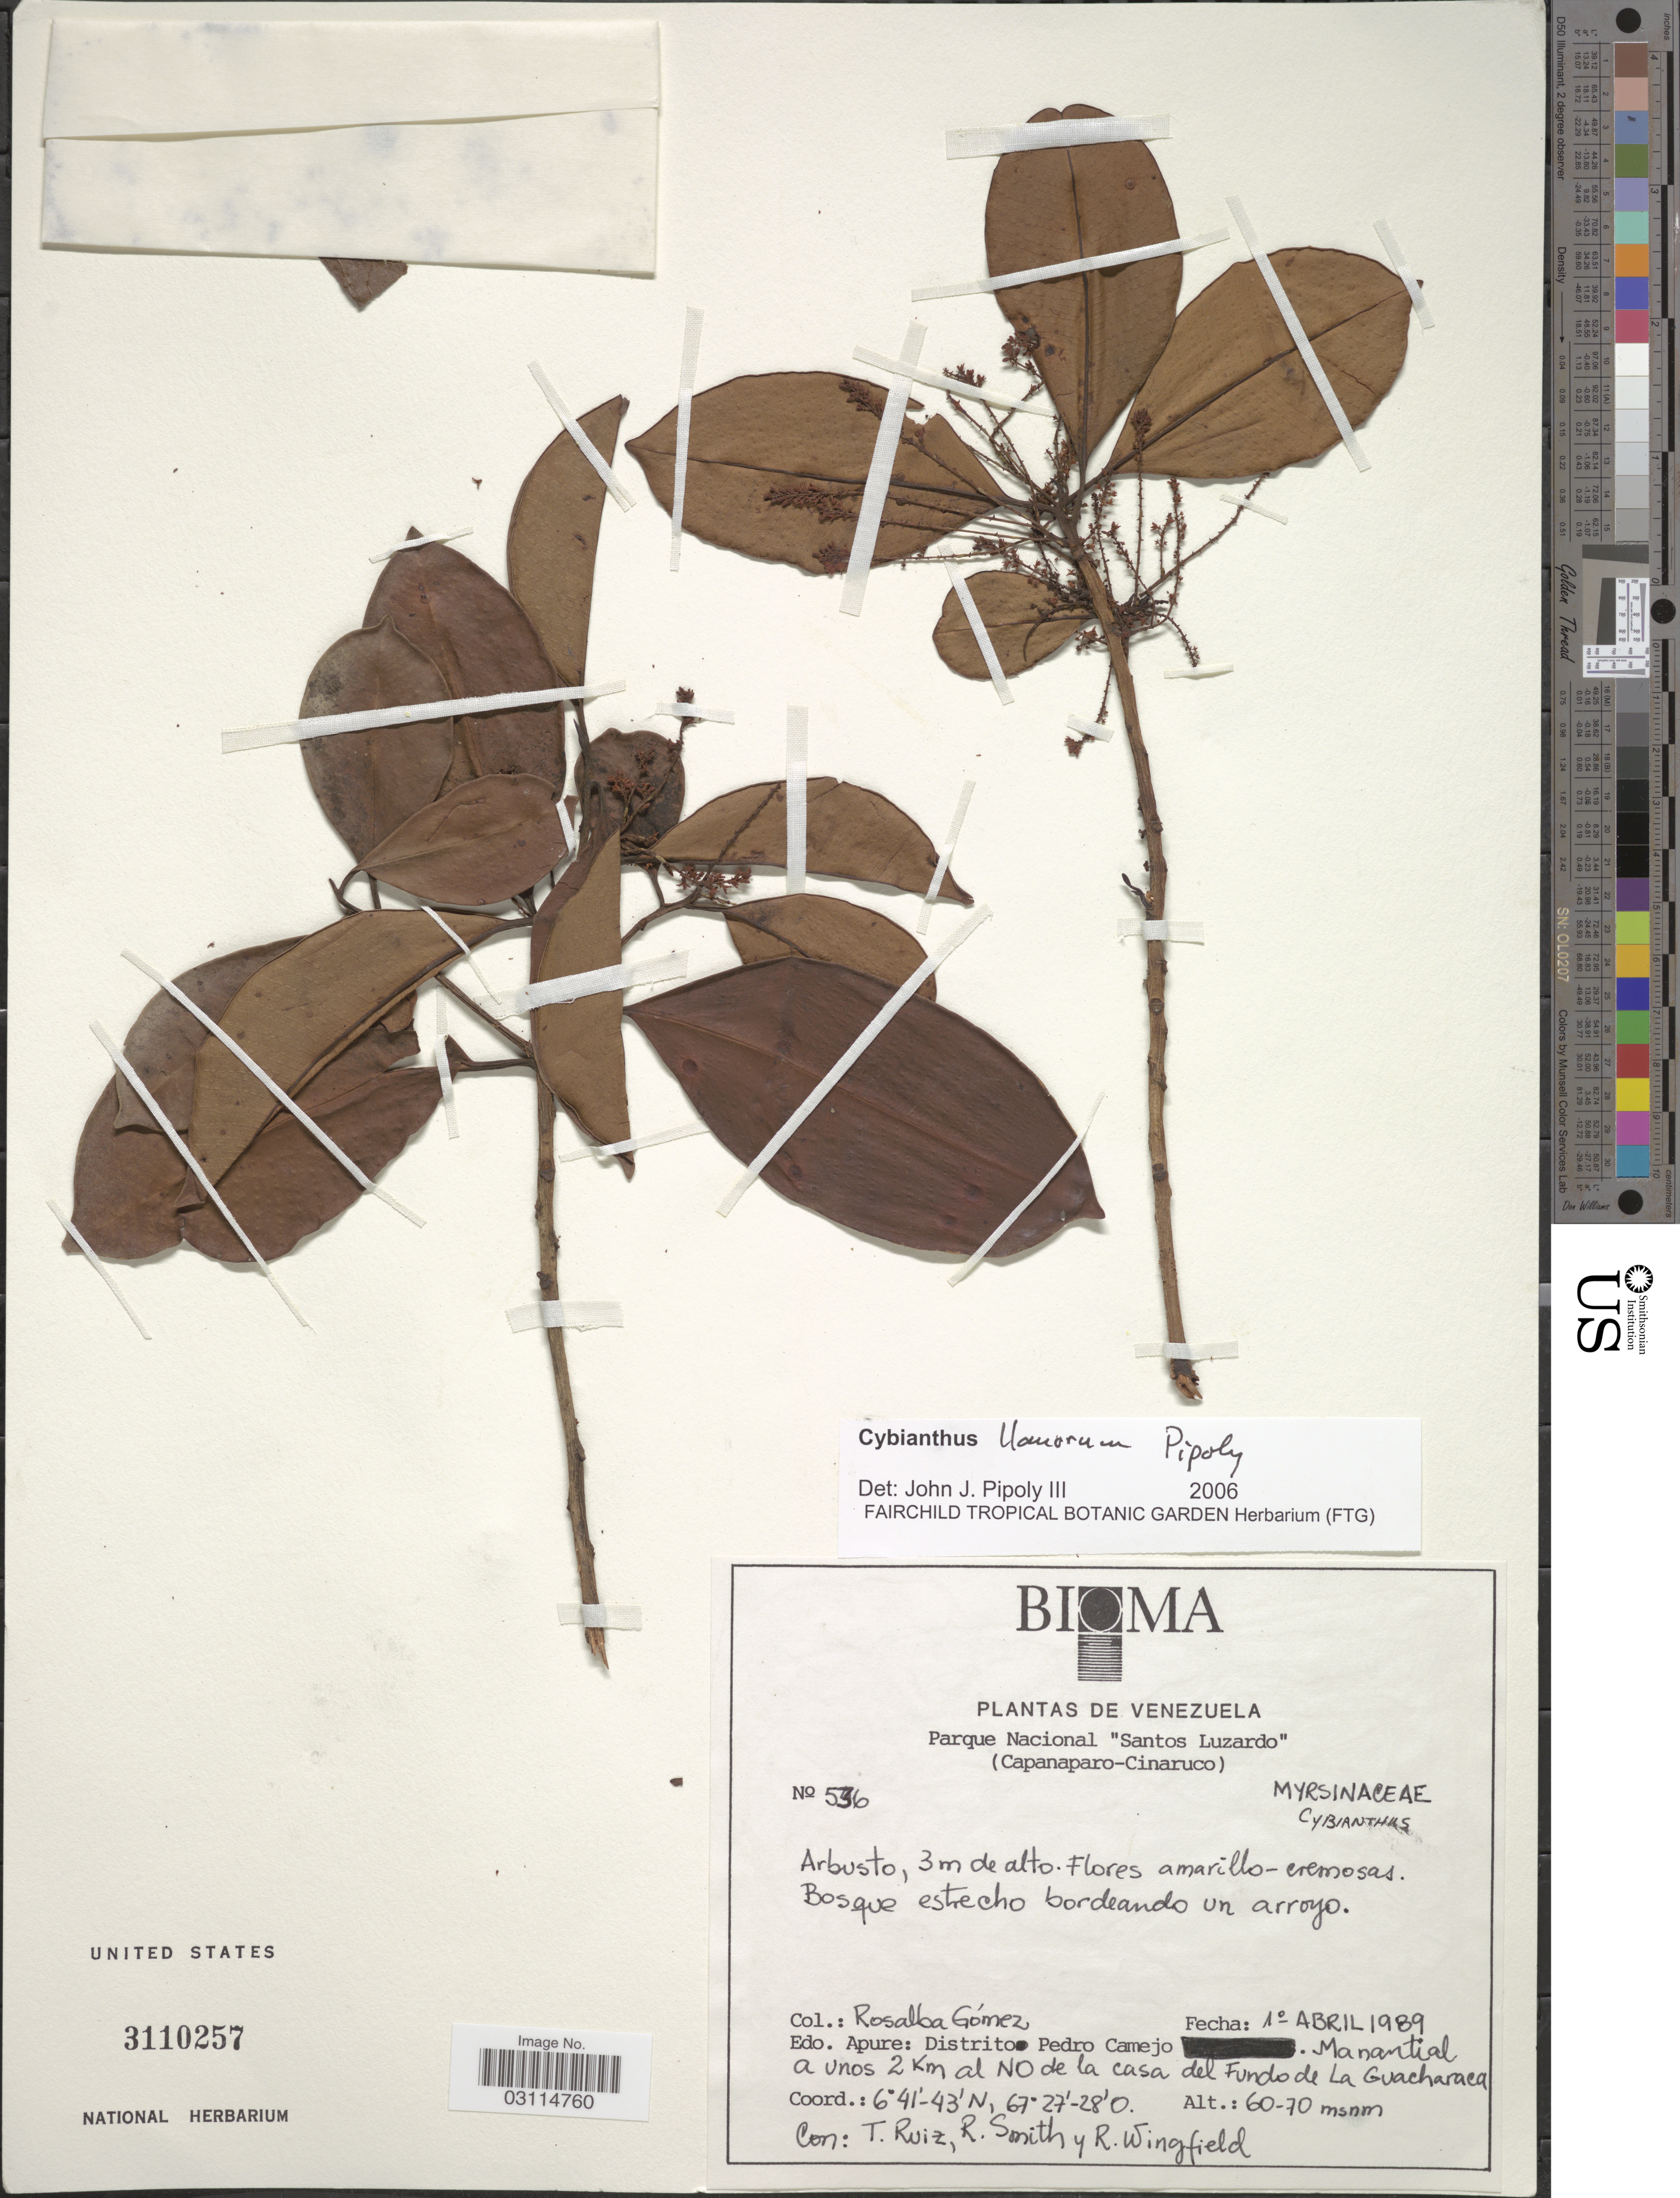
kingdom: Plantae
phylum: Tracheophyta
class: Magnoliopsida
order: Ericales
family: Primulaceae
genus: Cybianthus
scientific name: Cybianthus llanorum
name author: Pipoly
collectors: R. Gómez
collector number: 536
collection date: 1989-04-01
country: Venezuela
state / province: Apure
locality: Distrito Pedro Camejo. Manatial a unos 2 Km al NO de la casa del Fundo de La Guacharaca.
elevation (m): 60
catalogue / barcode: US 3110257